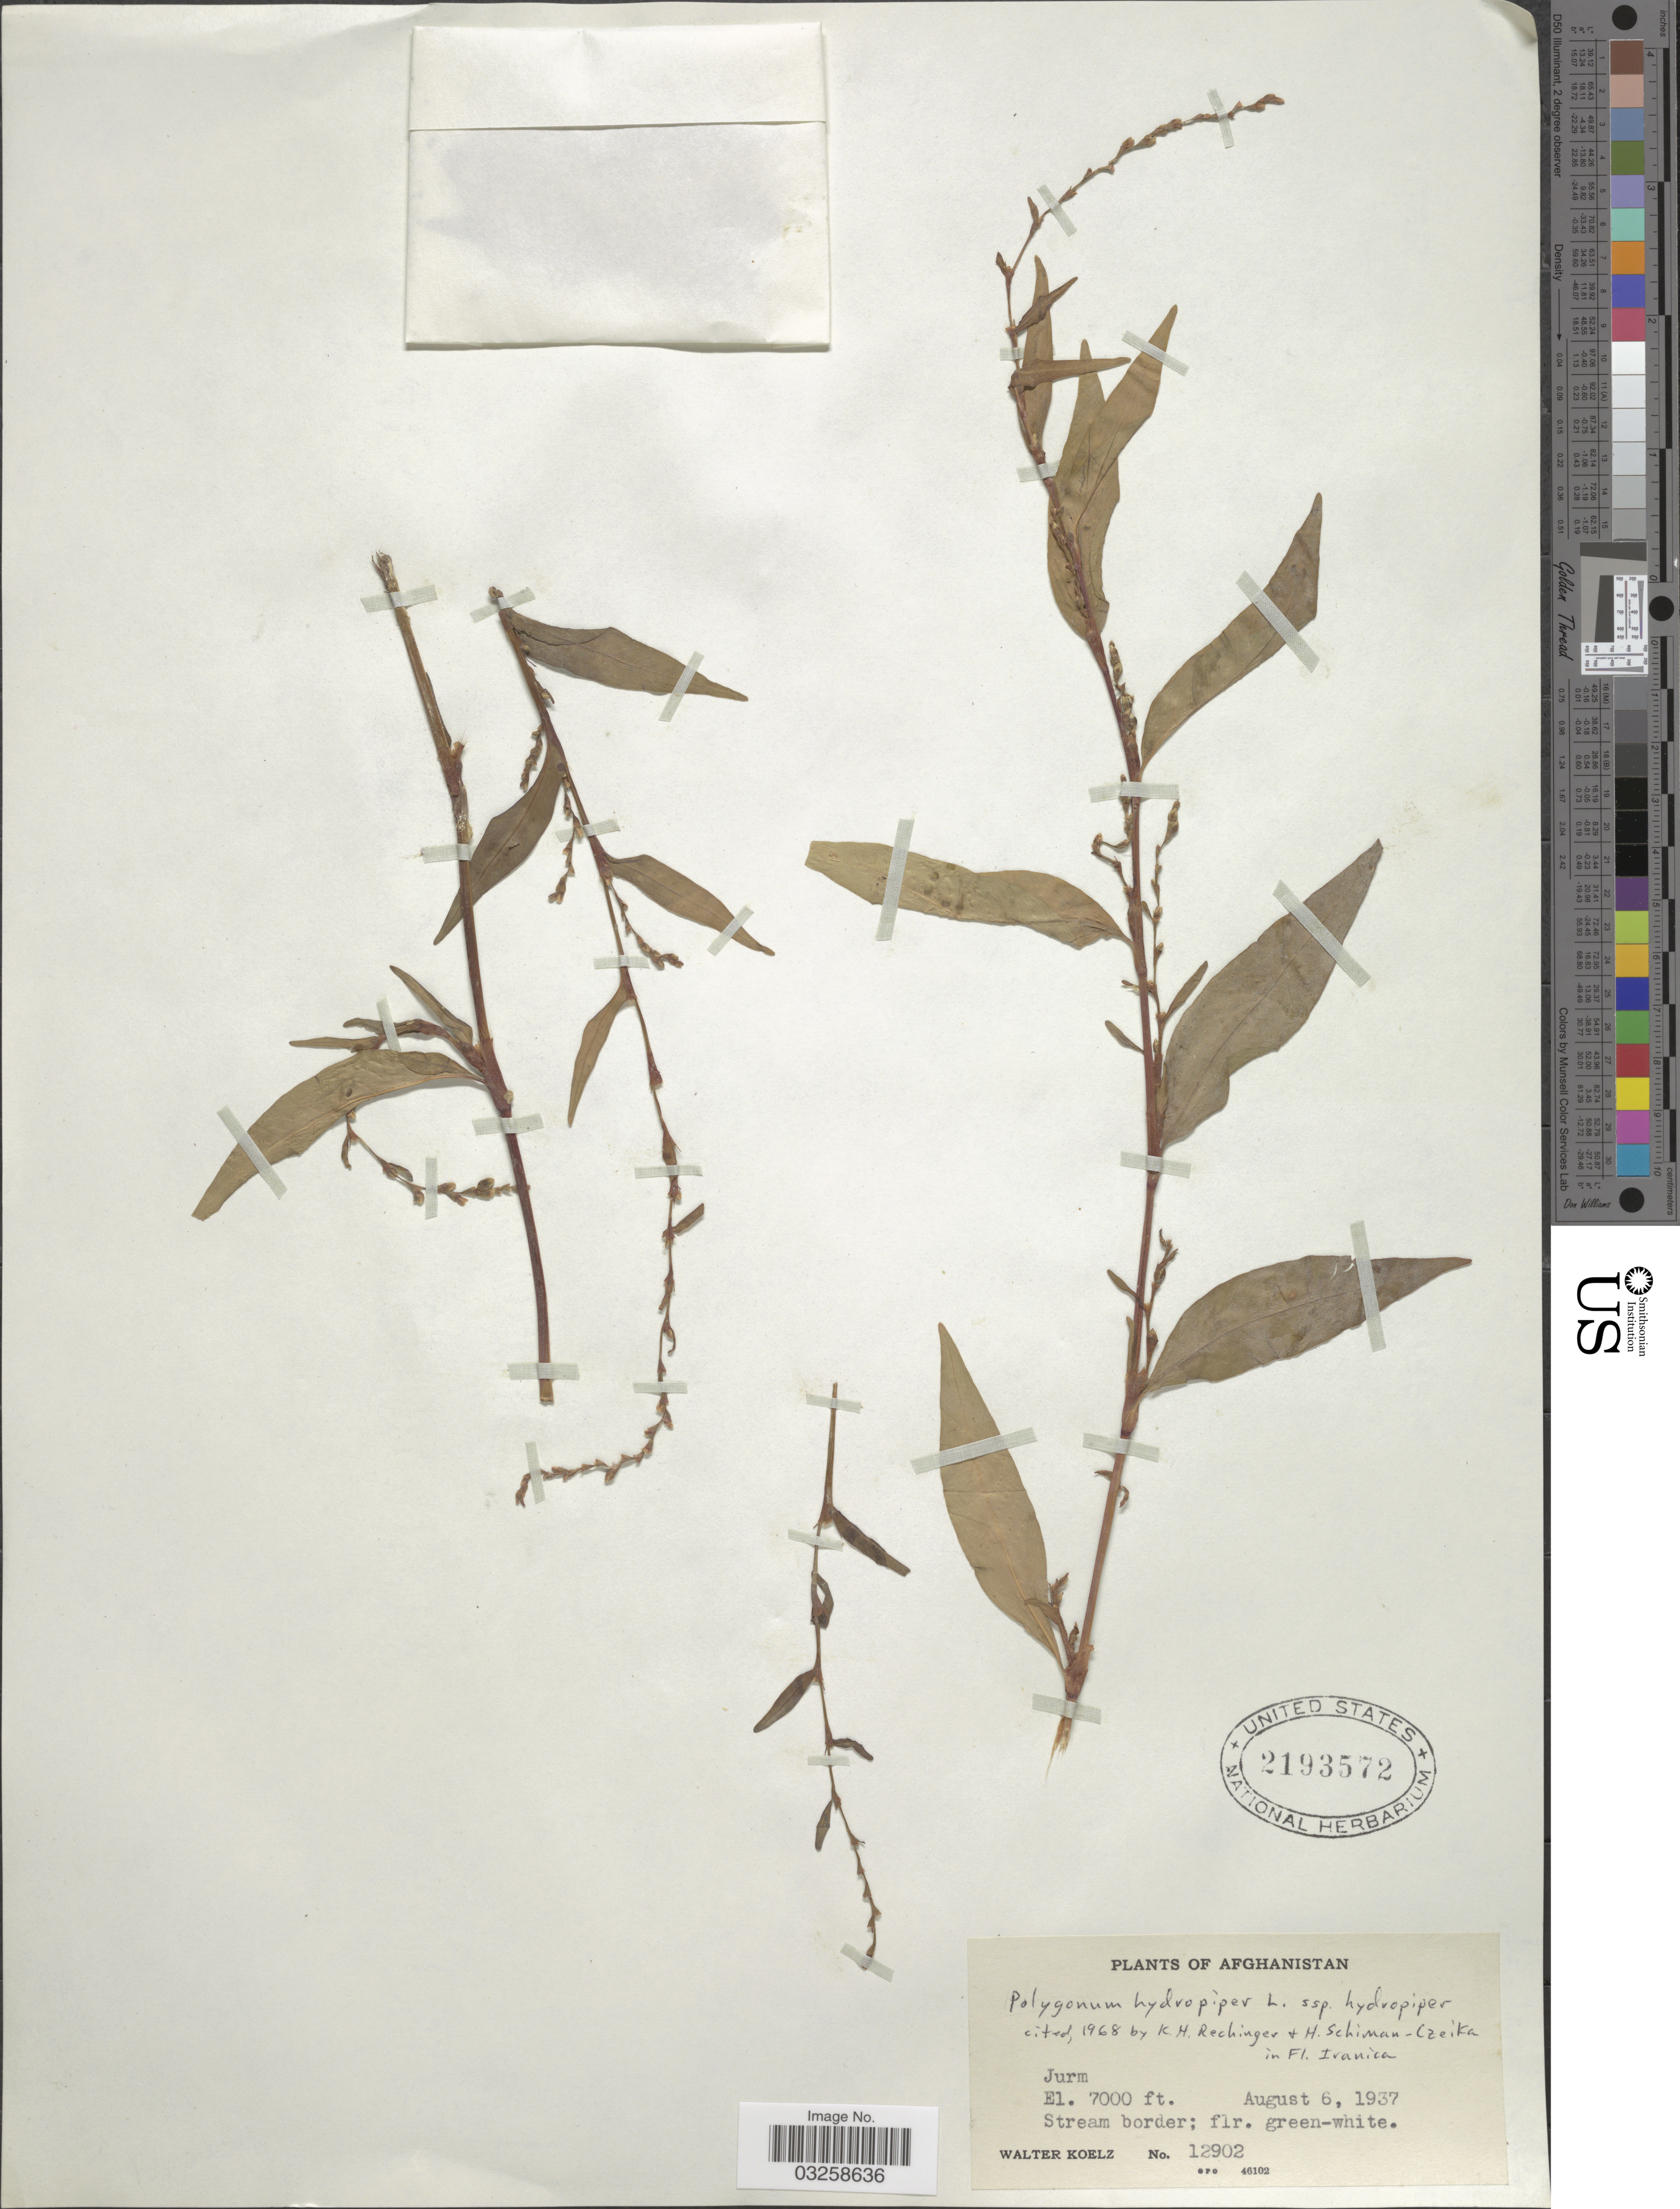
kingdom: Plantae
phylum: Tracheophyta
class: Magnoliopsida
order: Caryophyllales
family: Polygonaceae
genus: Polygonum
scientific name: Polygonum hydropiper var. hydropiper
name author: L.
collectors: W. N. Koelz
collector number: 12902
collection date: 1937-08-06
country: Afghanistan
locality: Jurm.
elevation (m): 2134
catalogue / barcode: US 2193572